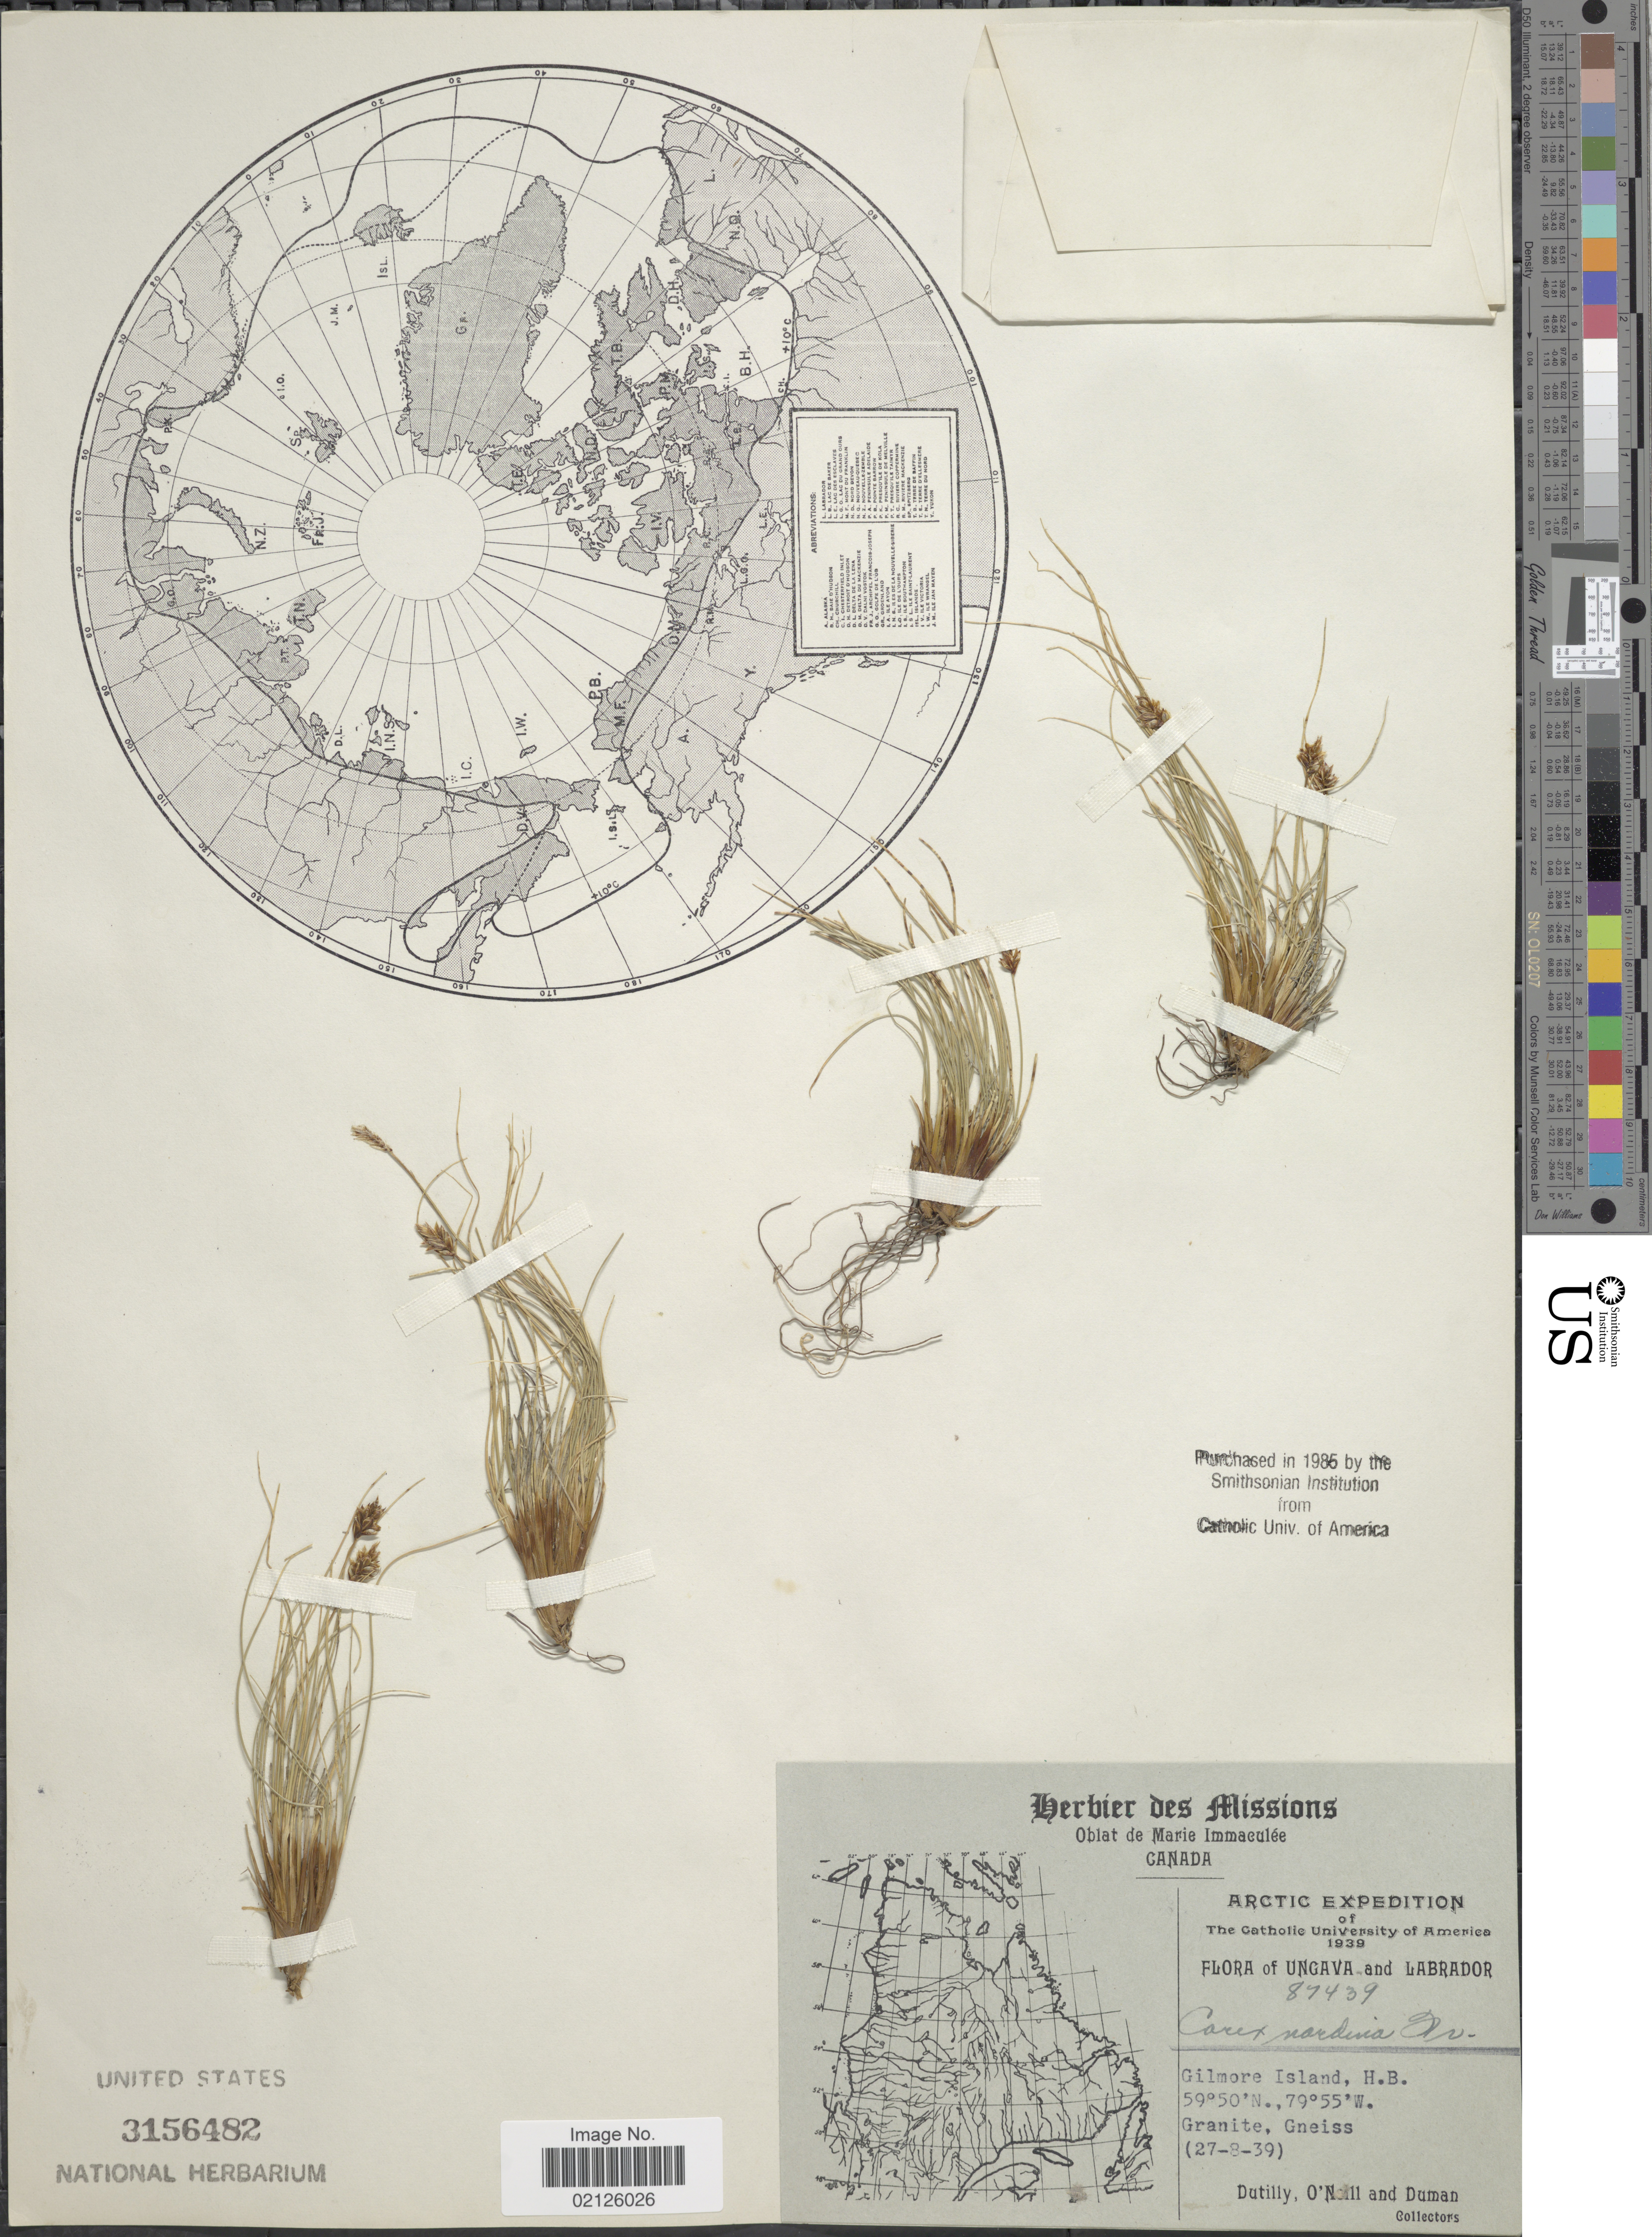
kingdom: Plantae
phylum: Tracheophyta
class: Liliopsida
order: Poales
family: Cyperaceae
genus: Carex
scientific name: Carex nardina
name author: (Hornem.) Fr.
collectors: -. Dutilly, O' Neill & -. Duman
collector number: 87439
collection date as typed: Transcribed d/m/y: 27/8/39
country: Canada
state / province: Nunavut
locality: Arctic, Ungava and Labrador, Gilmore Island, H.B.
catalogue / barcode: US 3156482